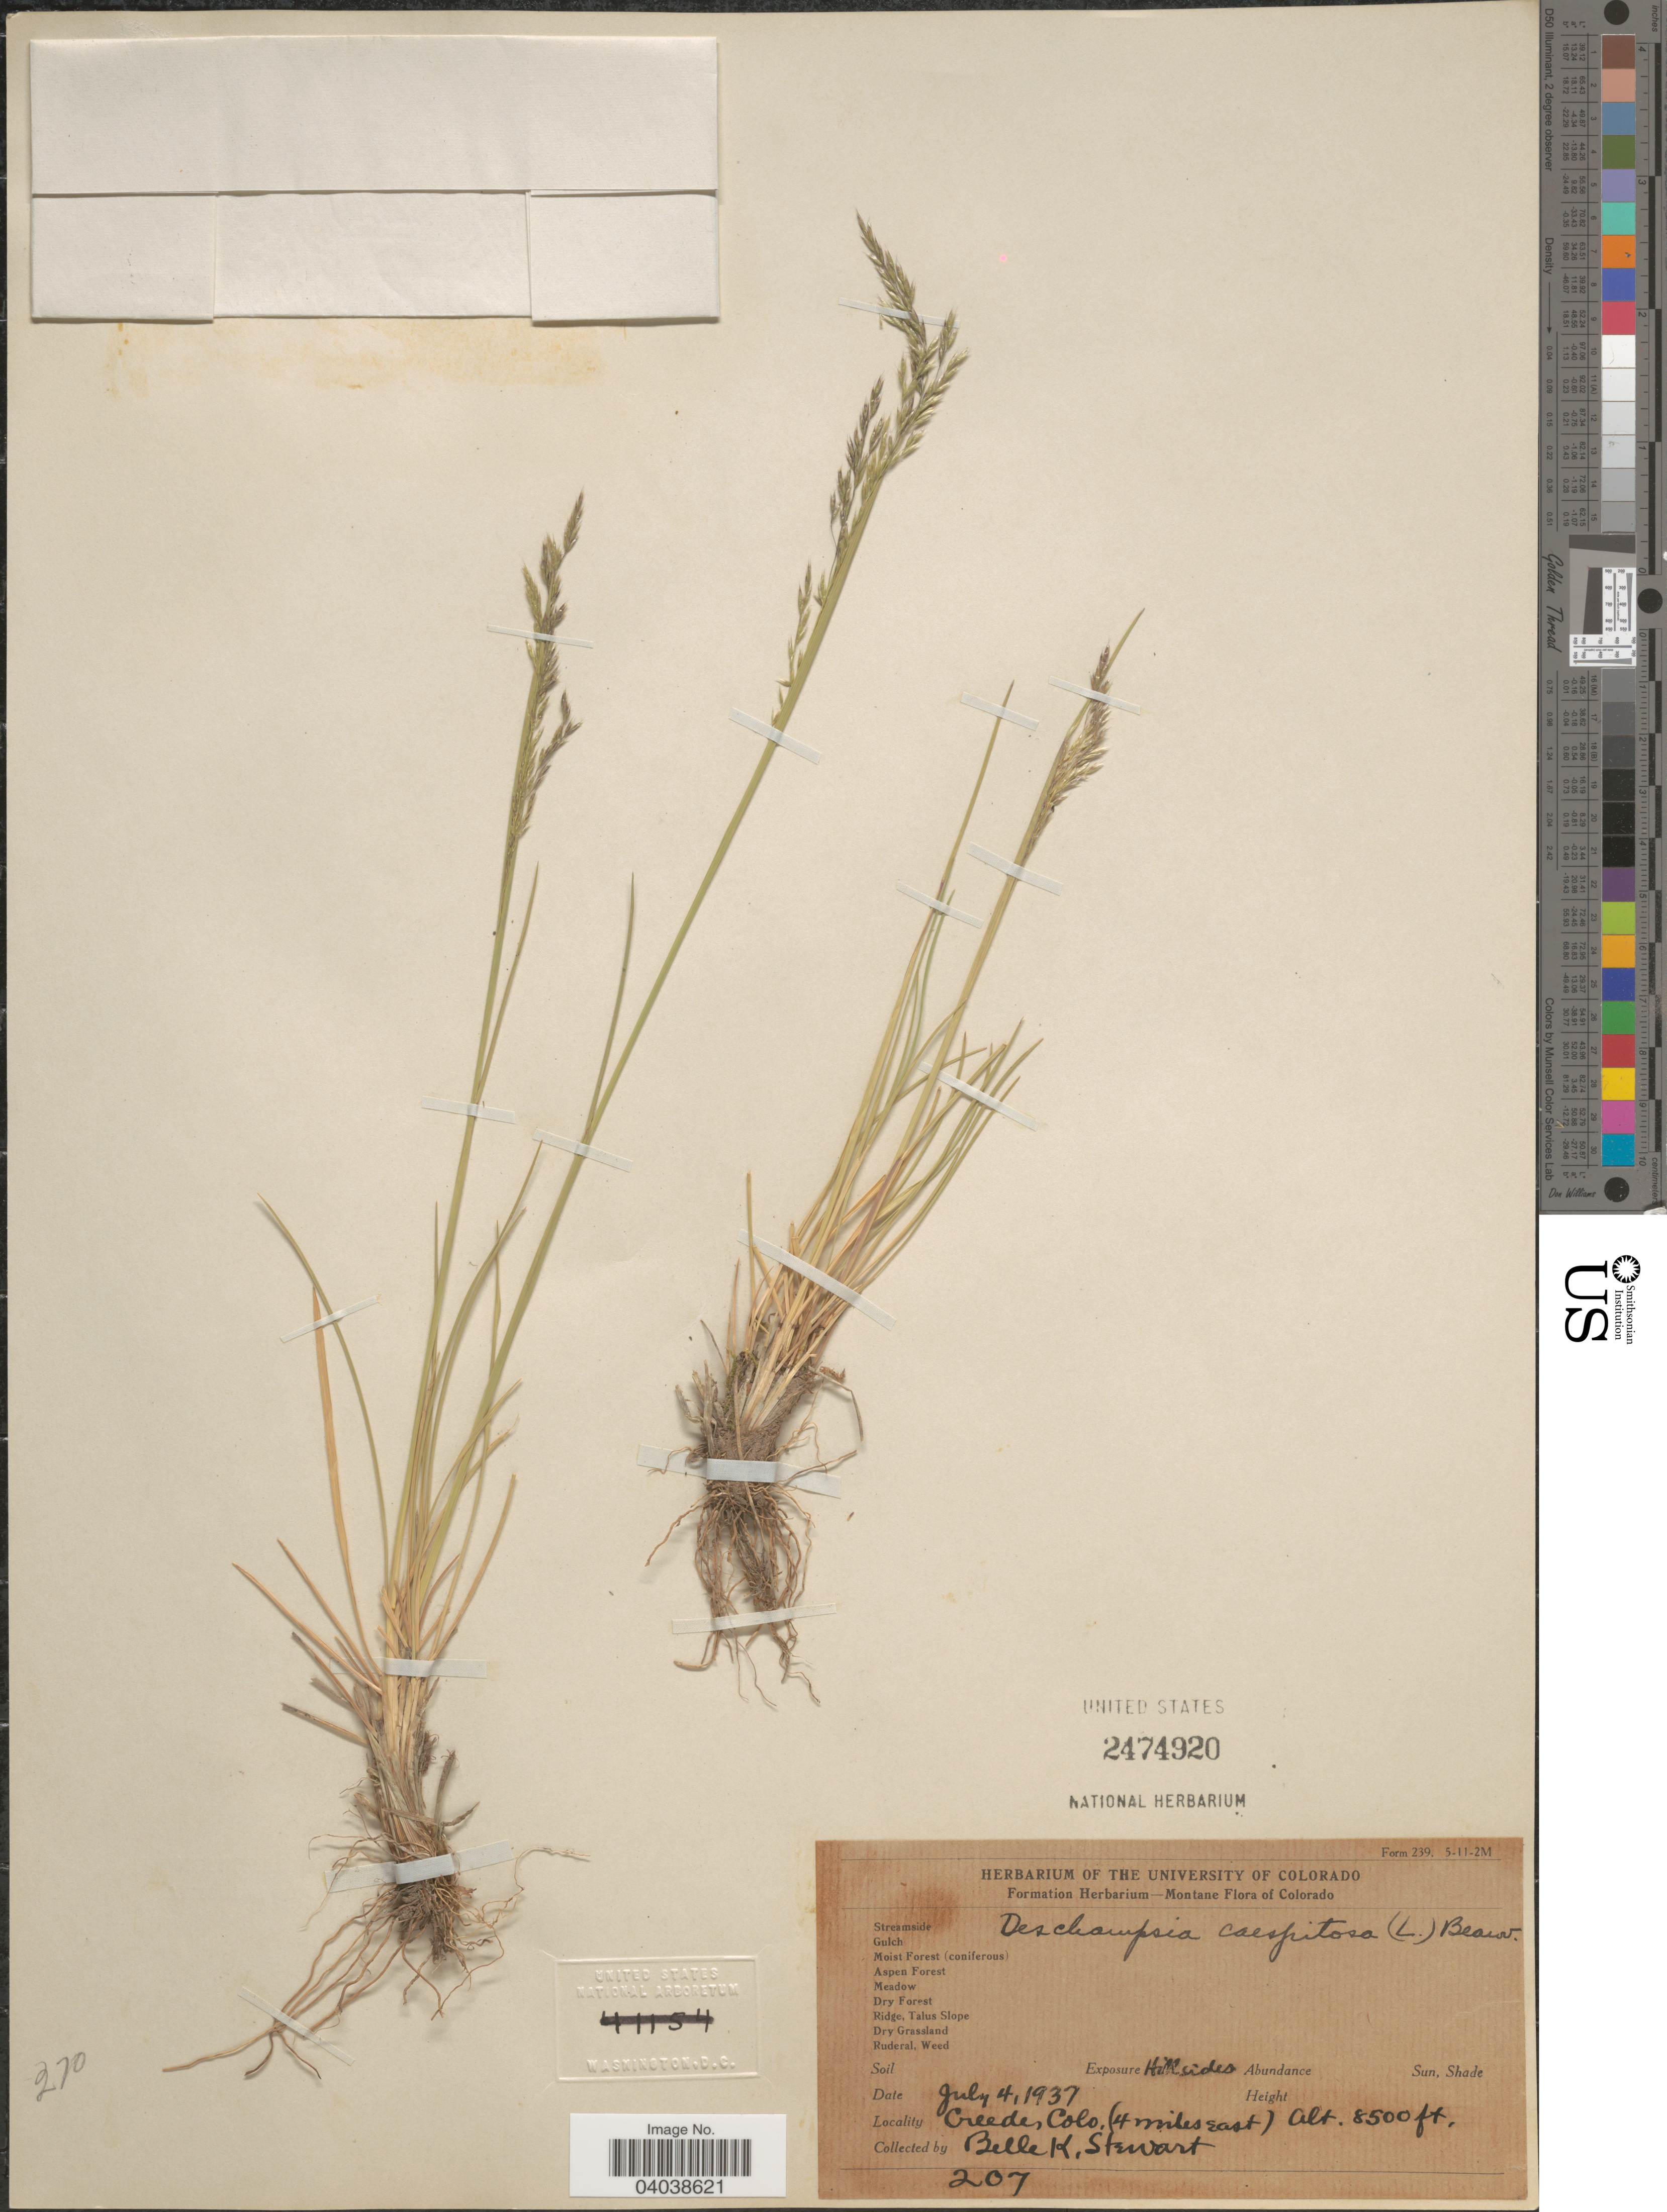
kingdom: Plantae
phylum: Tracheophyta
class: Liliopsida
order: Poales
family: Poaceae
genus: Deschampsia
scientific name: Deschampsia cespitosa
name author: (L.) P. Beauv.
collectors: B. Stewart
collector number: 207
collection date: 1937-07-04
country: United States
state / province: Colorado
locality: Creede, Colo. (4 miles east).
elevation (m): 2591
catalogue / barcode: US 2474920